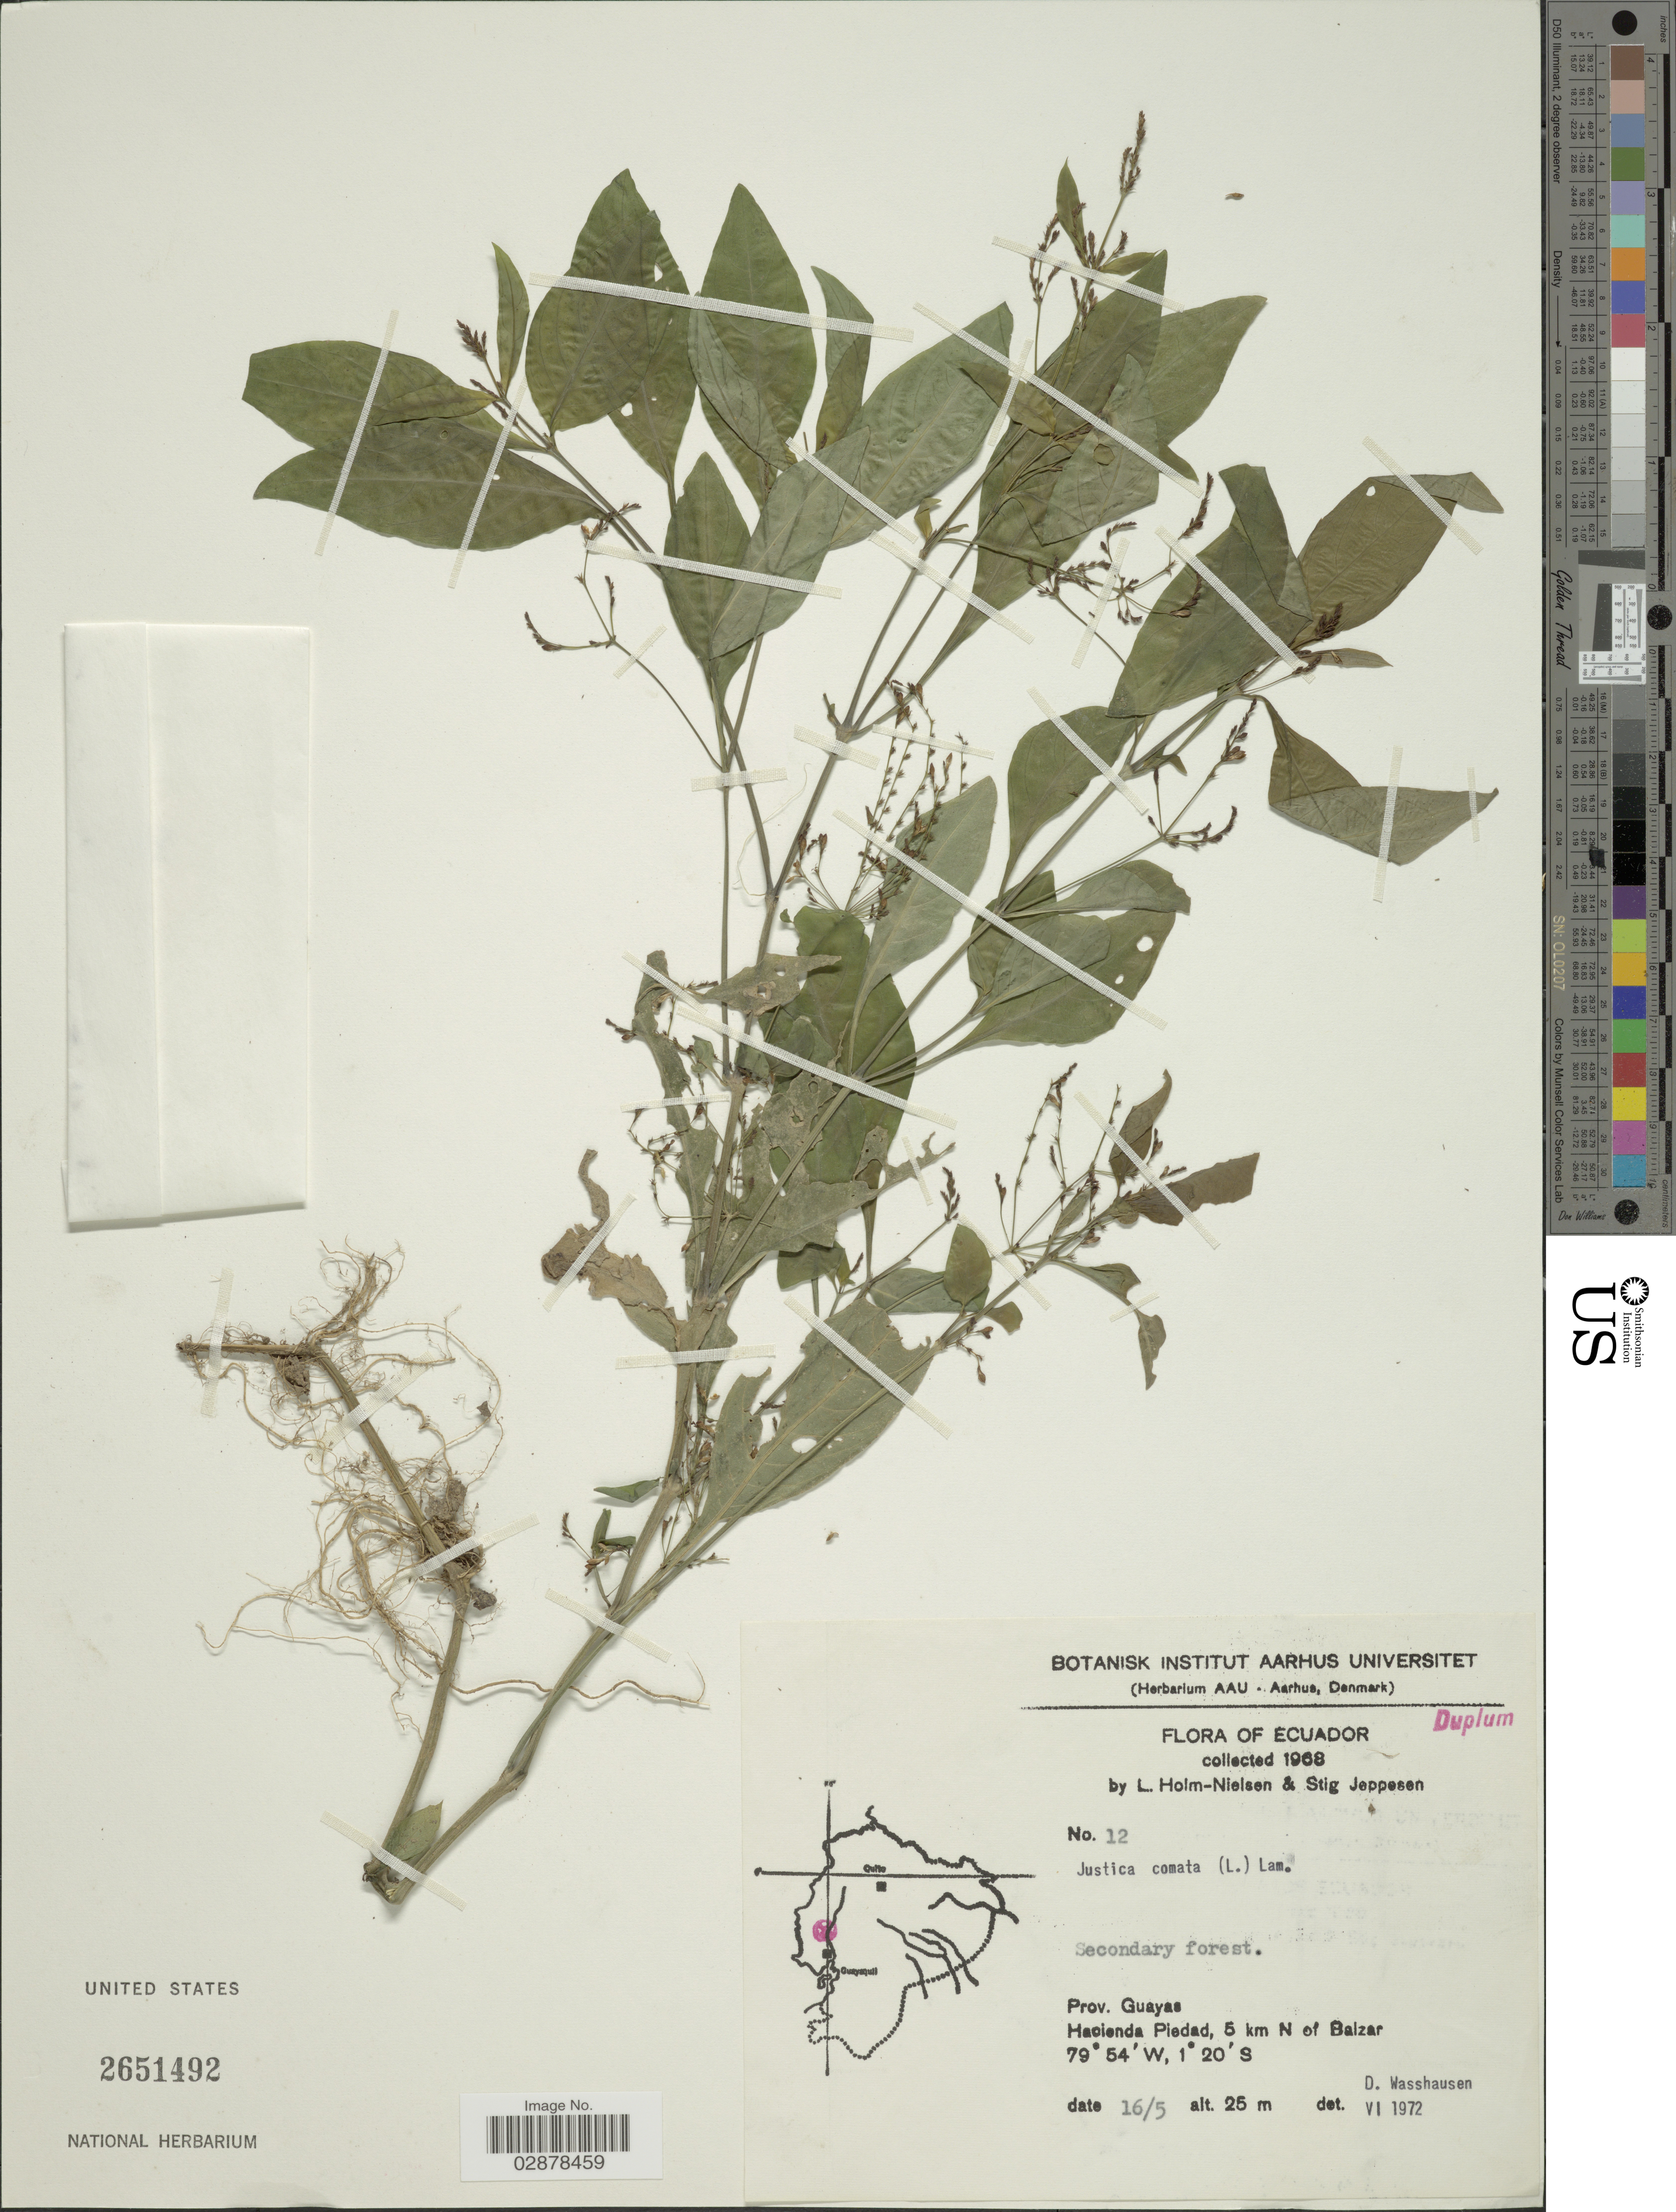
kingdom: Plantae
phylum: Tracheophyta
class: Magnoliopsida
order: Lamiales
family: Acanthaceae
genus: Justicia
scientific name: Justicia comata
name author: (L.) Lam.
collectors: L. Holm-Nielsen & S. Jeppesen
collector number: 12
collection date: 1968-05-16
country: Ecuador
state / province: Guayas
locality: Hacienda Piedad, 5 km N of Balzar.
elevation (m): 25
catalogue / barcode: US 2651492